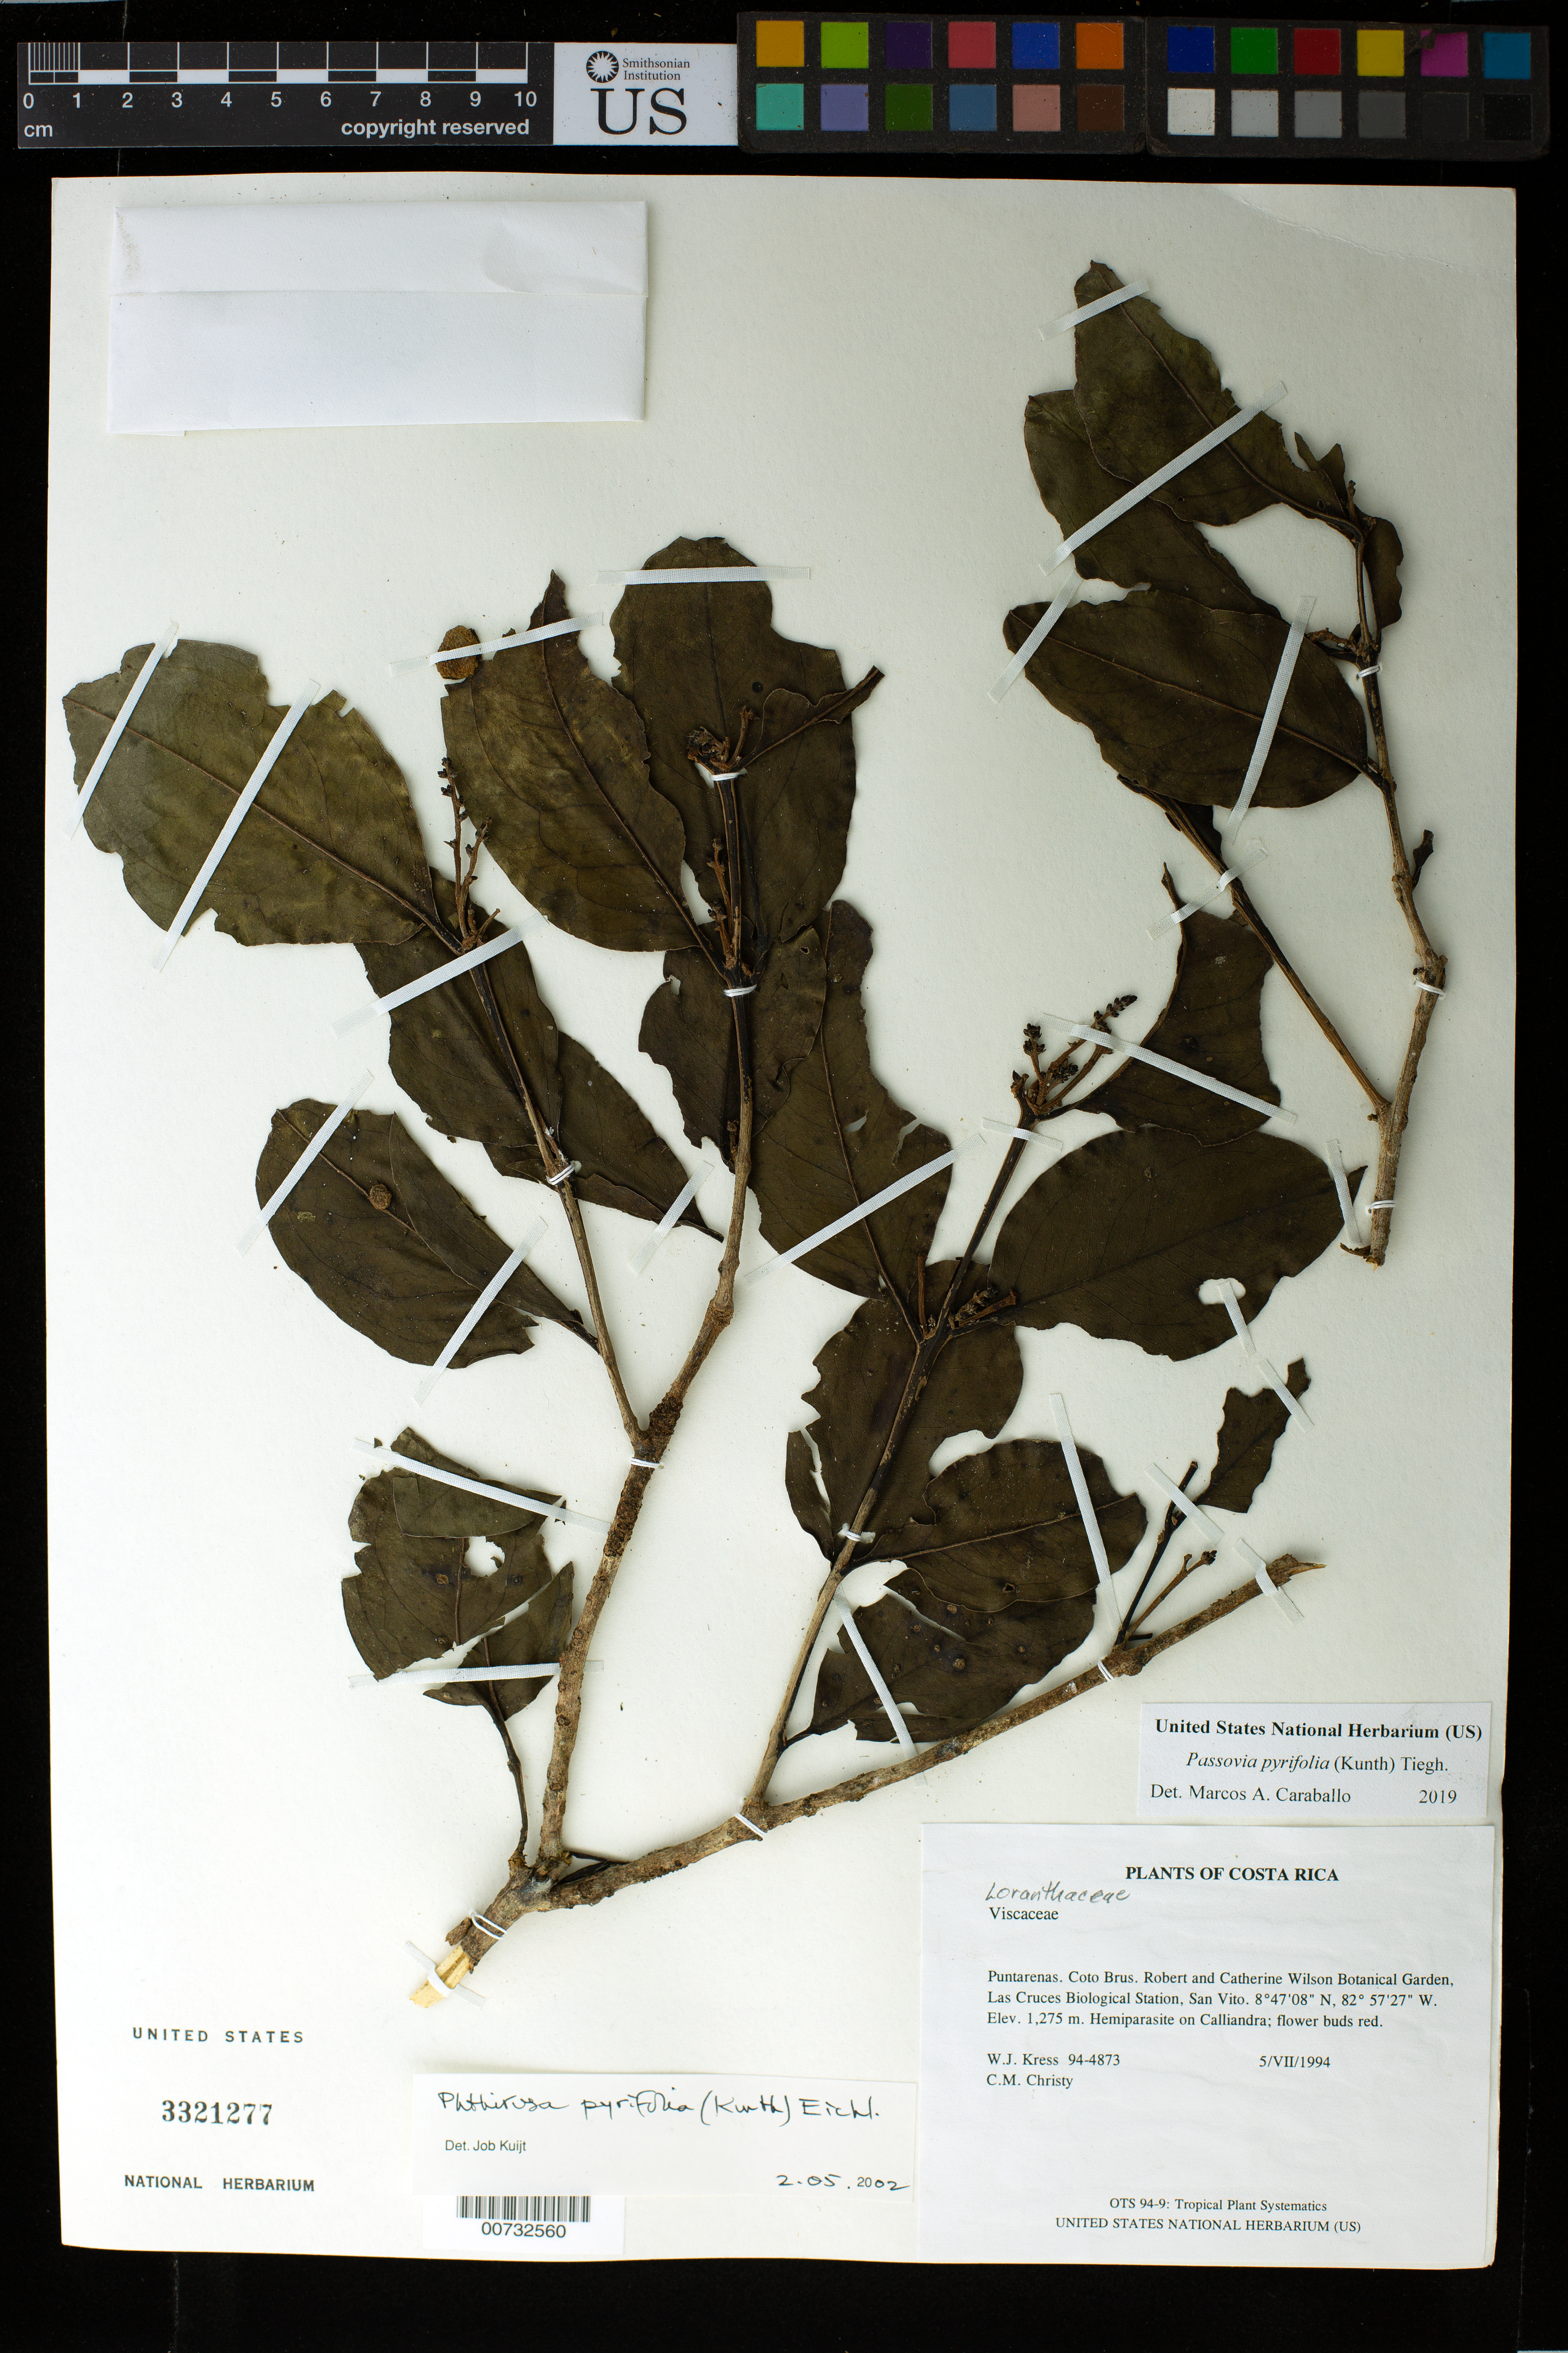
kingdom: Plantae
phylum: Tracheophyta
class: Magnoliopsida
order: Santalales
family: Loranthaceae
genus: Passovia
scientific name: Passovia pyrifolia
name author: (Kunth) Tiegh.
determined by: Caraballo-Ortiz, Marcos A., (MISS), University of Mississippi (UNITED STATES)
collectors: W. J. Kress & C. M. Christy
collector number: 94-4873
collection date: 1994-07-05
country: Costa Rica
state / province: Puntarenas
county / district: Coto Brus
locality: Robert and Catherine Wilson Botanical Garden, Las Cruces Biological Station, San Vito.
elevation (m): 1275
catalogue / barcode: US 3321277